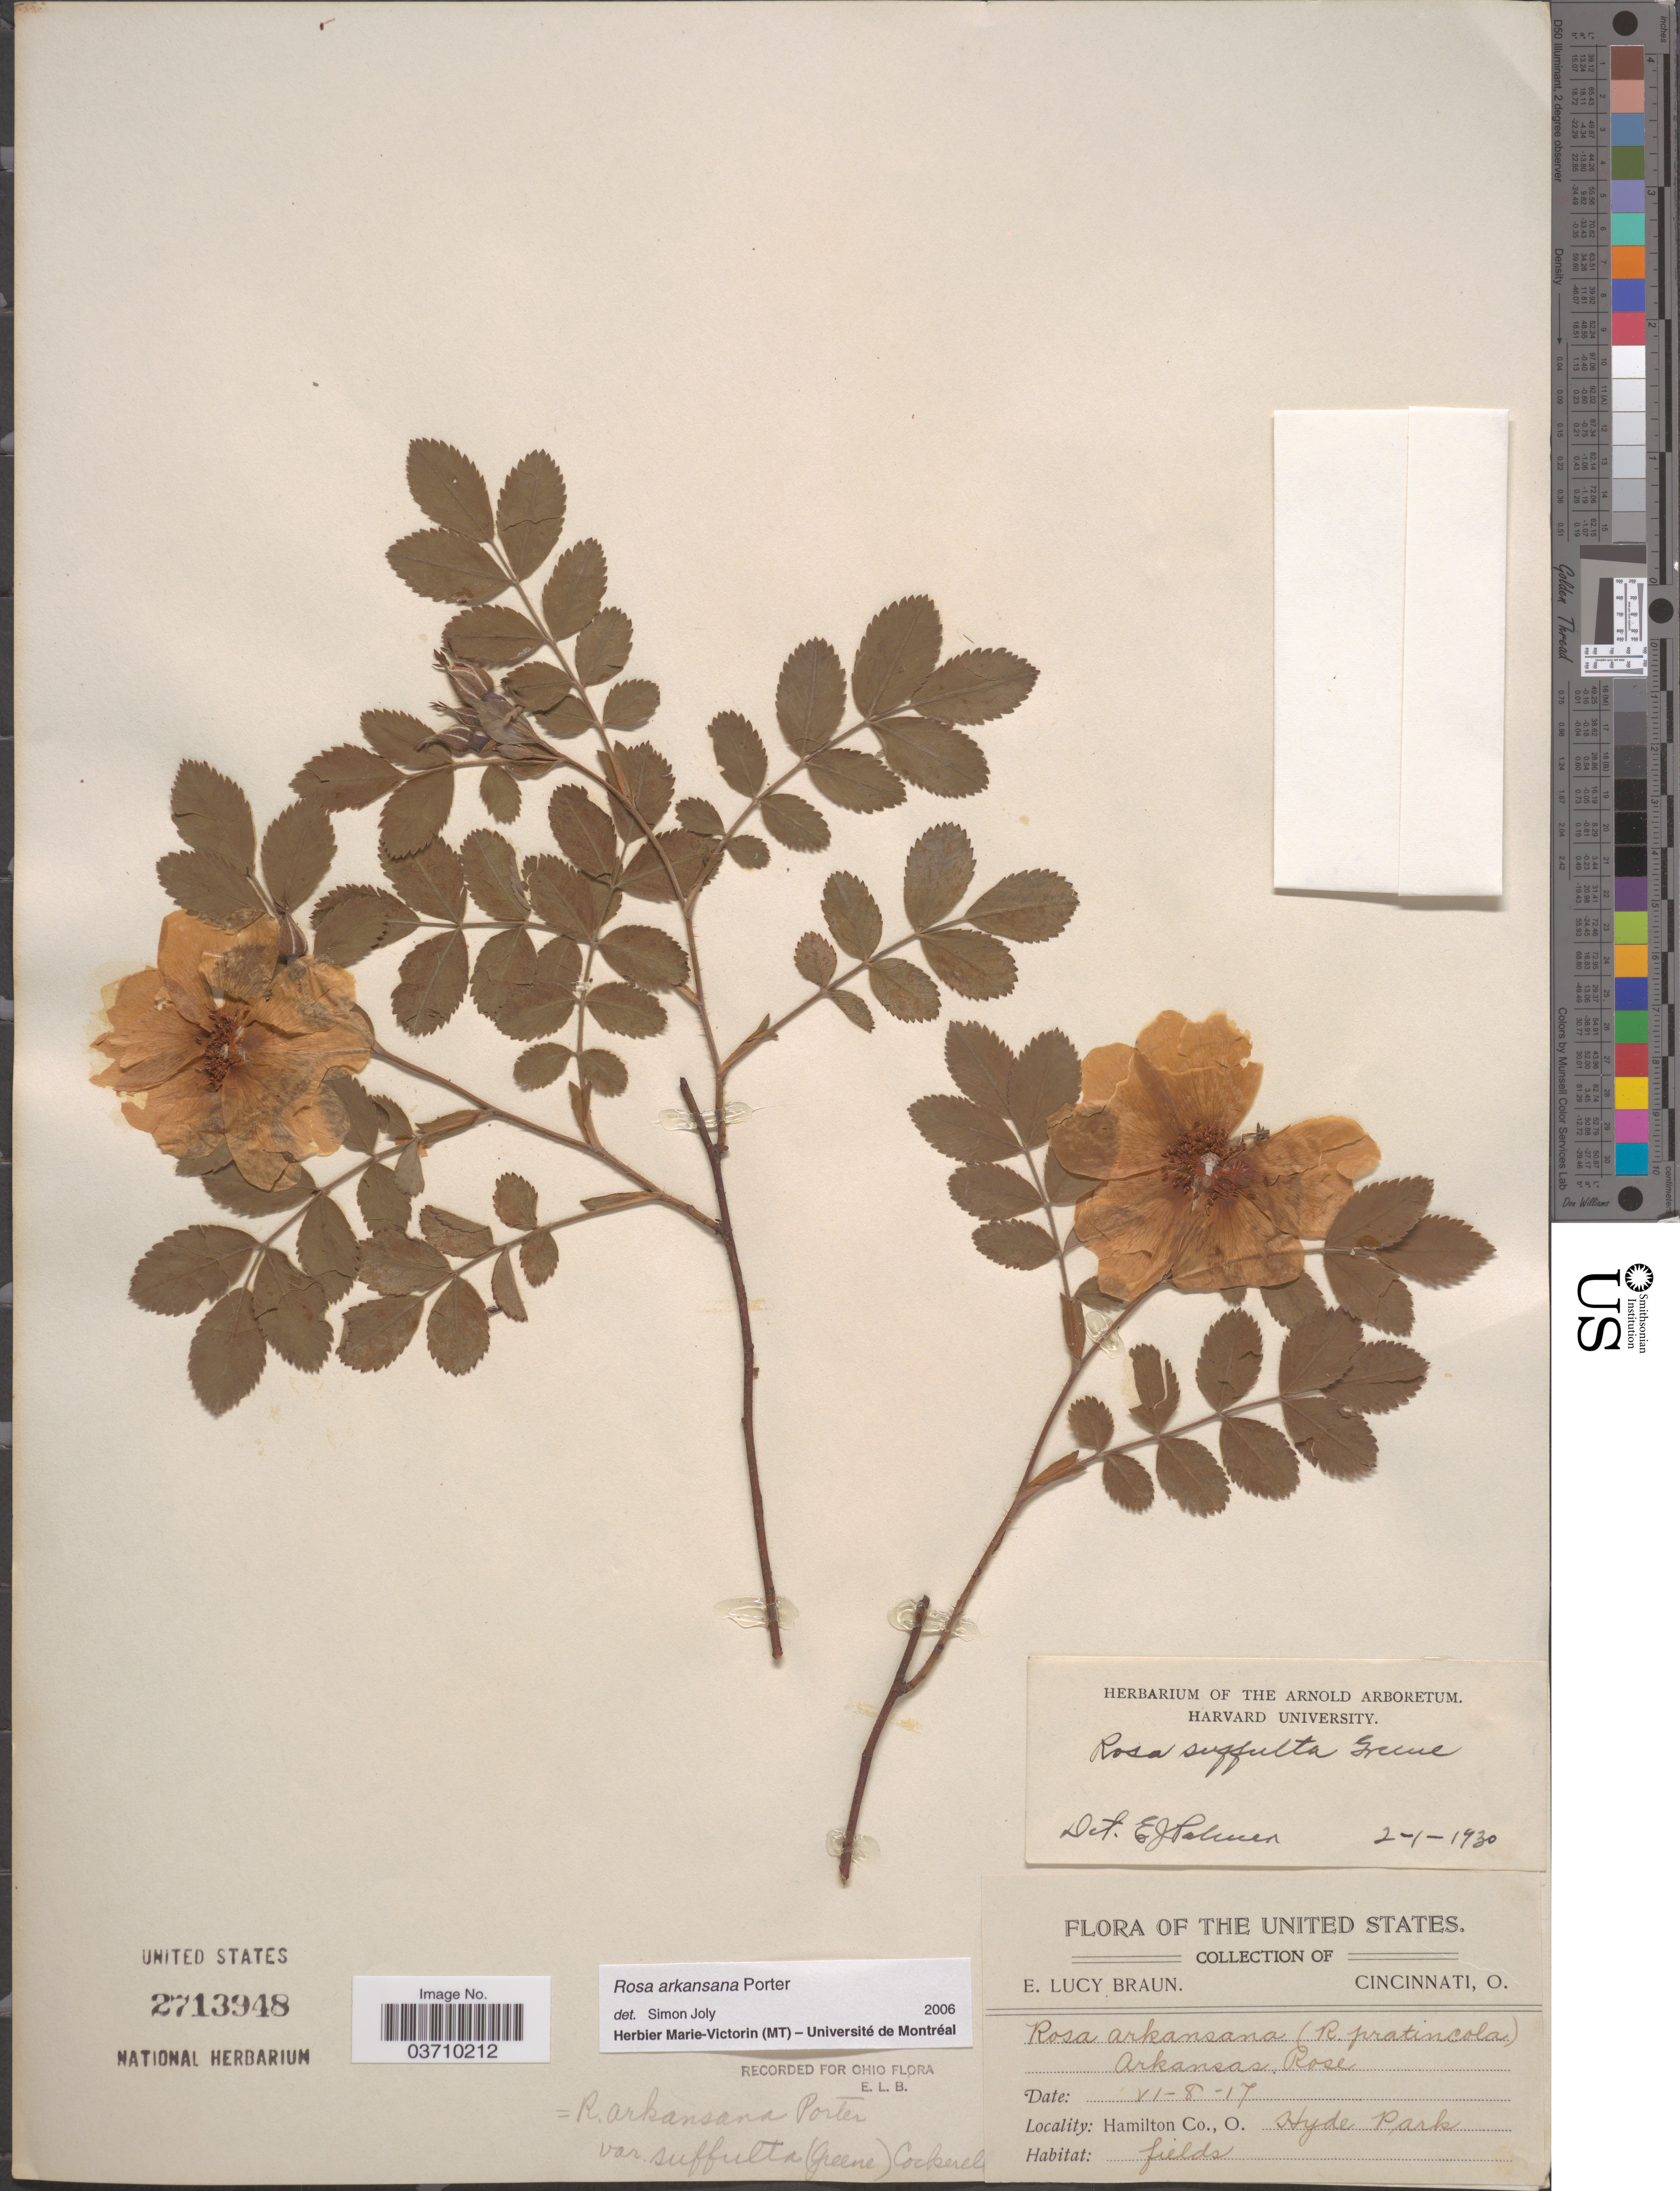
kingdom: Plantae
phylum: Tracheophyta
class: Magnoliopsida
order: Rosales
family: Rosaceae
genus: Rosa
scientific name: Rosa arkansana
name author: Porter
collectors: E. L. Braun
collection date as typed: Transcribed d/m/y: 8/6/17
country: United States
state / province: Ohio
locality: Hamilton Co. Hyde Park.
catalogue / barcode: US 2713948